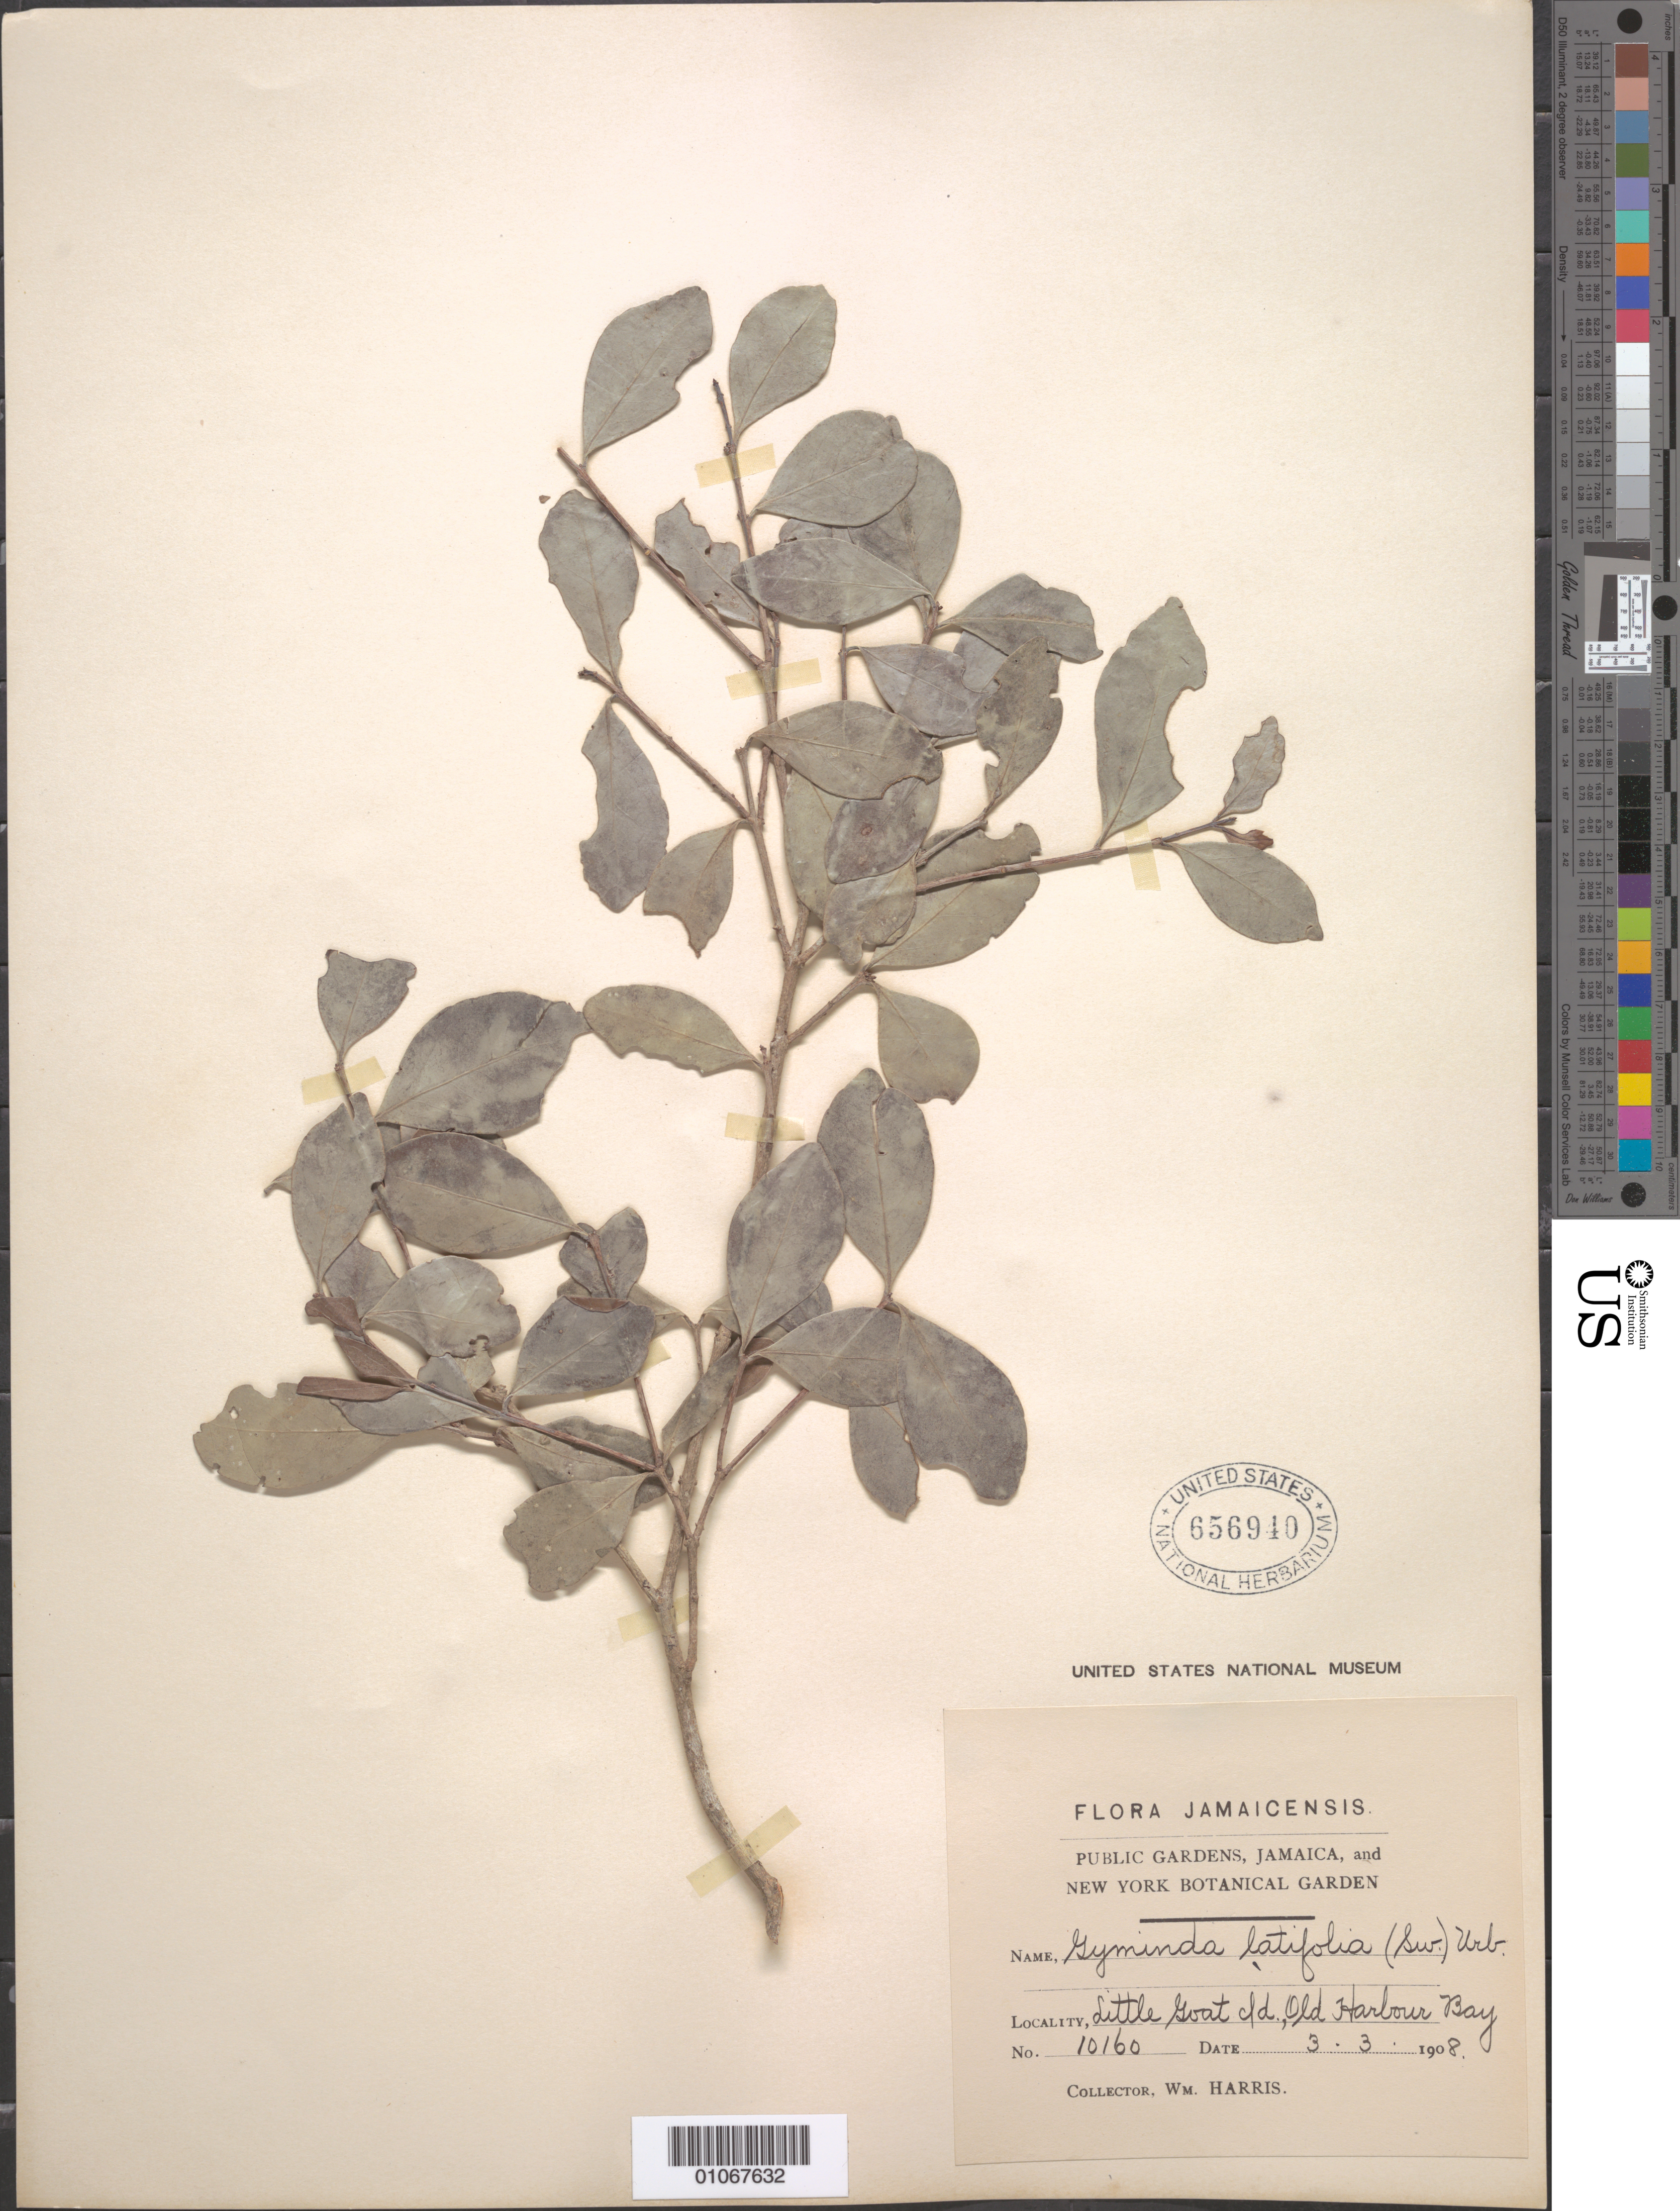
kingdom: Plantae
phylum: Tracheophyta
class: Magnoliopsida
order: Celastrales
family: Celastraceae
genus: Gyminda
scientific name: Gyminda latifolia subsp. latifolia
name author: (Sw.) Urb.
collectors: W. Harris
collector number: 10160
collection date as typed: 03 Mar 1908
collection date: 1908-03-03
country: Jamaica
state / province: Saint Catherine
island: Jamaica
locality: Little Goat, Old harbour bay.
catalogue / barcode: US 656940